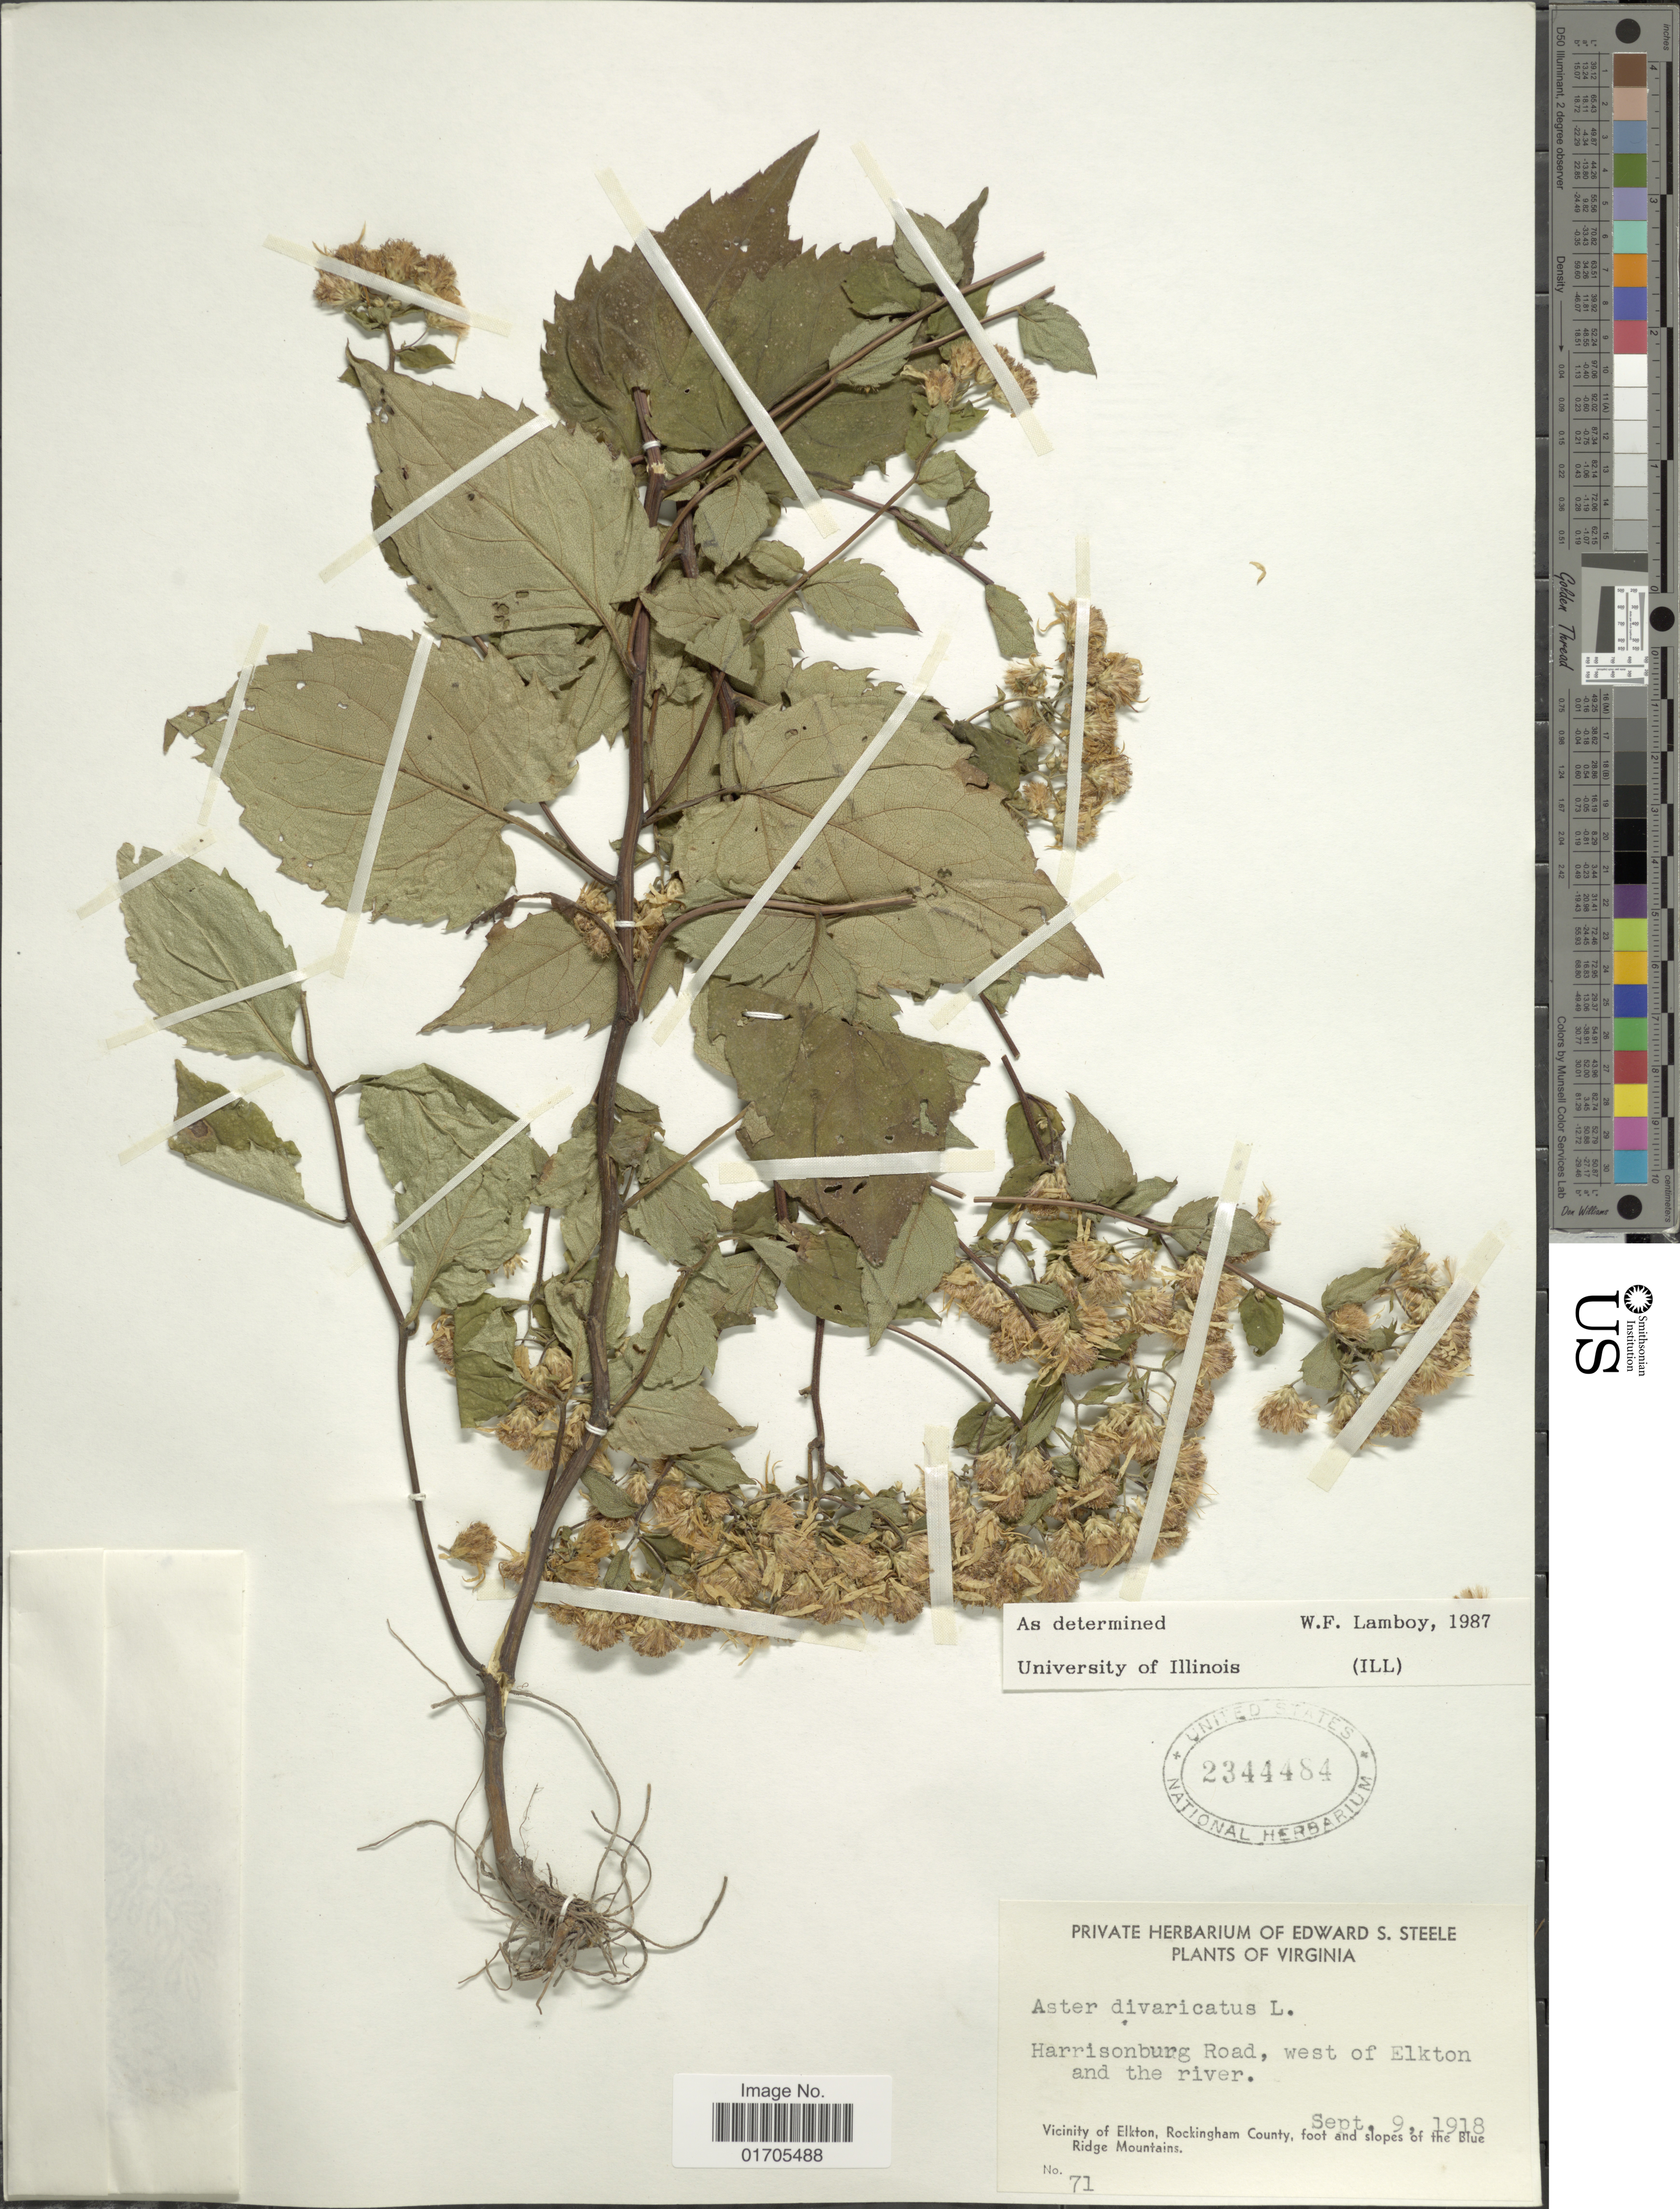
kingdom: Plantae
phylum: Tracheophyta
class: Magnoliopsida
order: Asterales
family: Asteraceae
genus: Eurybia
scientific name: Eurybia divaricata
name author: (L.) G.L. Nesom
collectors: ex herb. Edward S. Steele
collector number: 71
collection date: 1918-09-09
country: United States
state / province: Virginia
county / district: Rockingham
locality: Virginia. Harrisonburg Road, west of Elkton and the river. Vicinity of Elkton, Rockingham County, foot and slopes of the Blue Ridge Mountains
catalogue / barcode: US 2344484